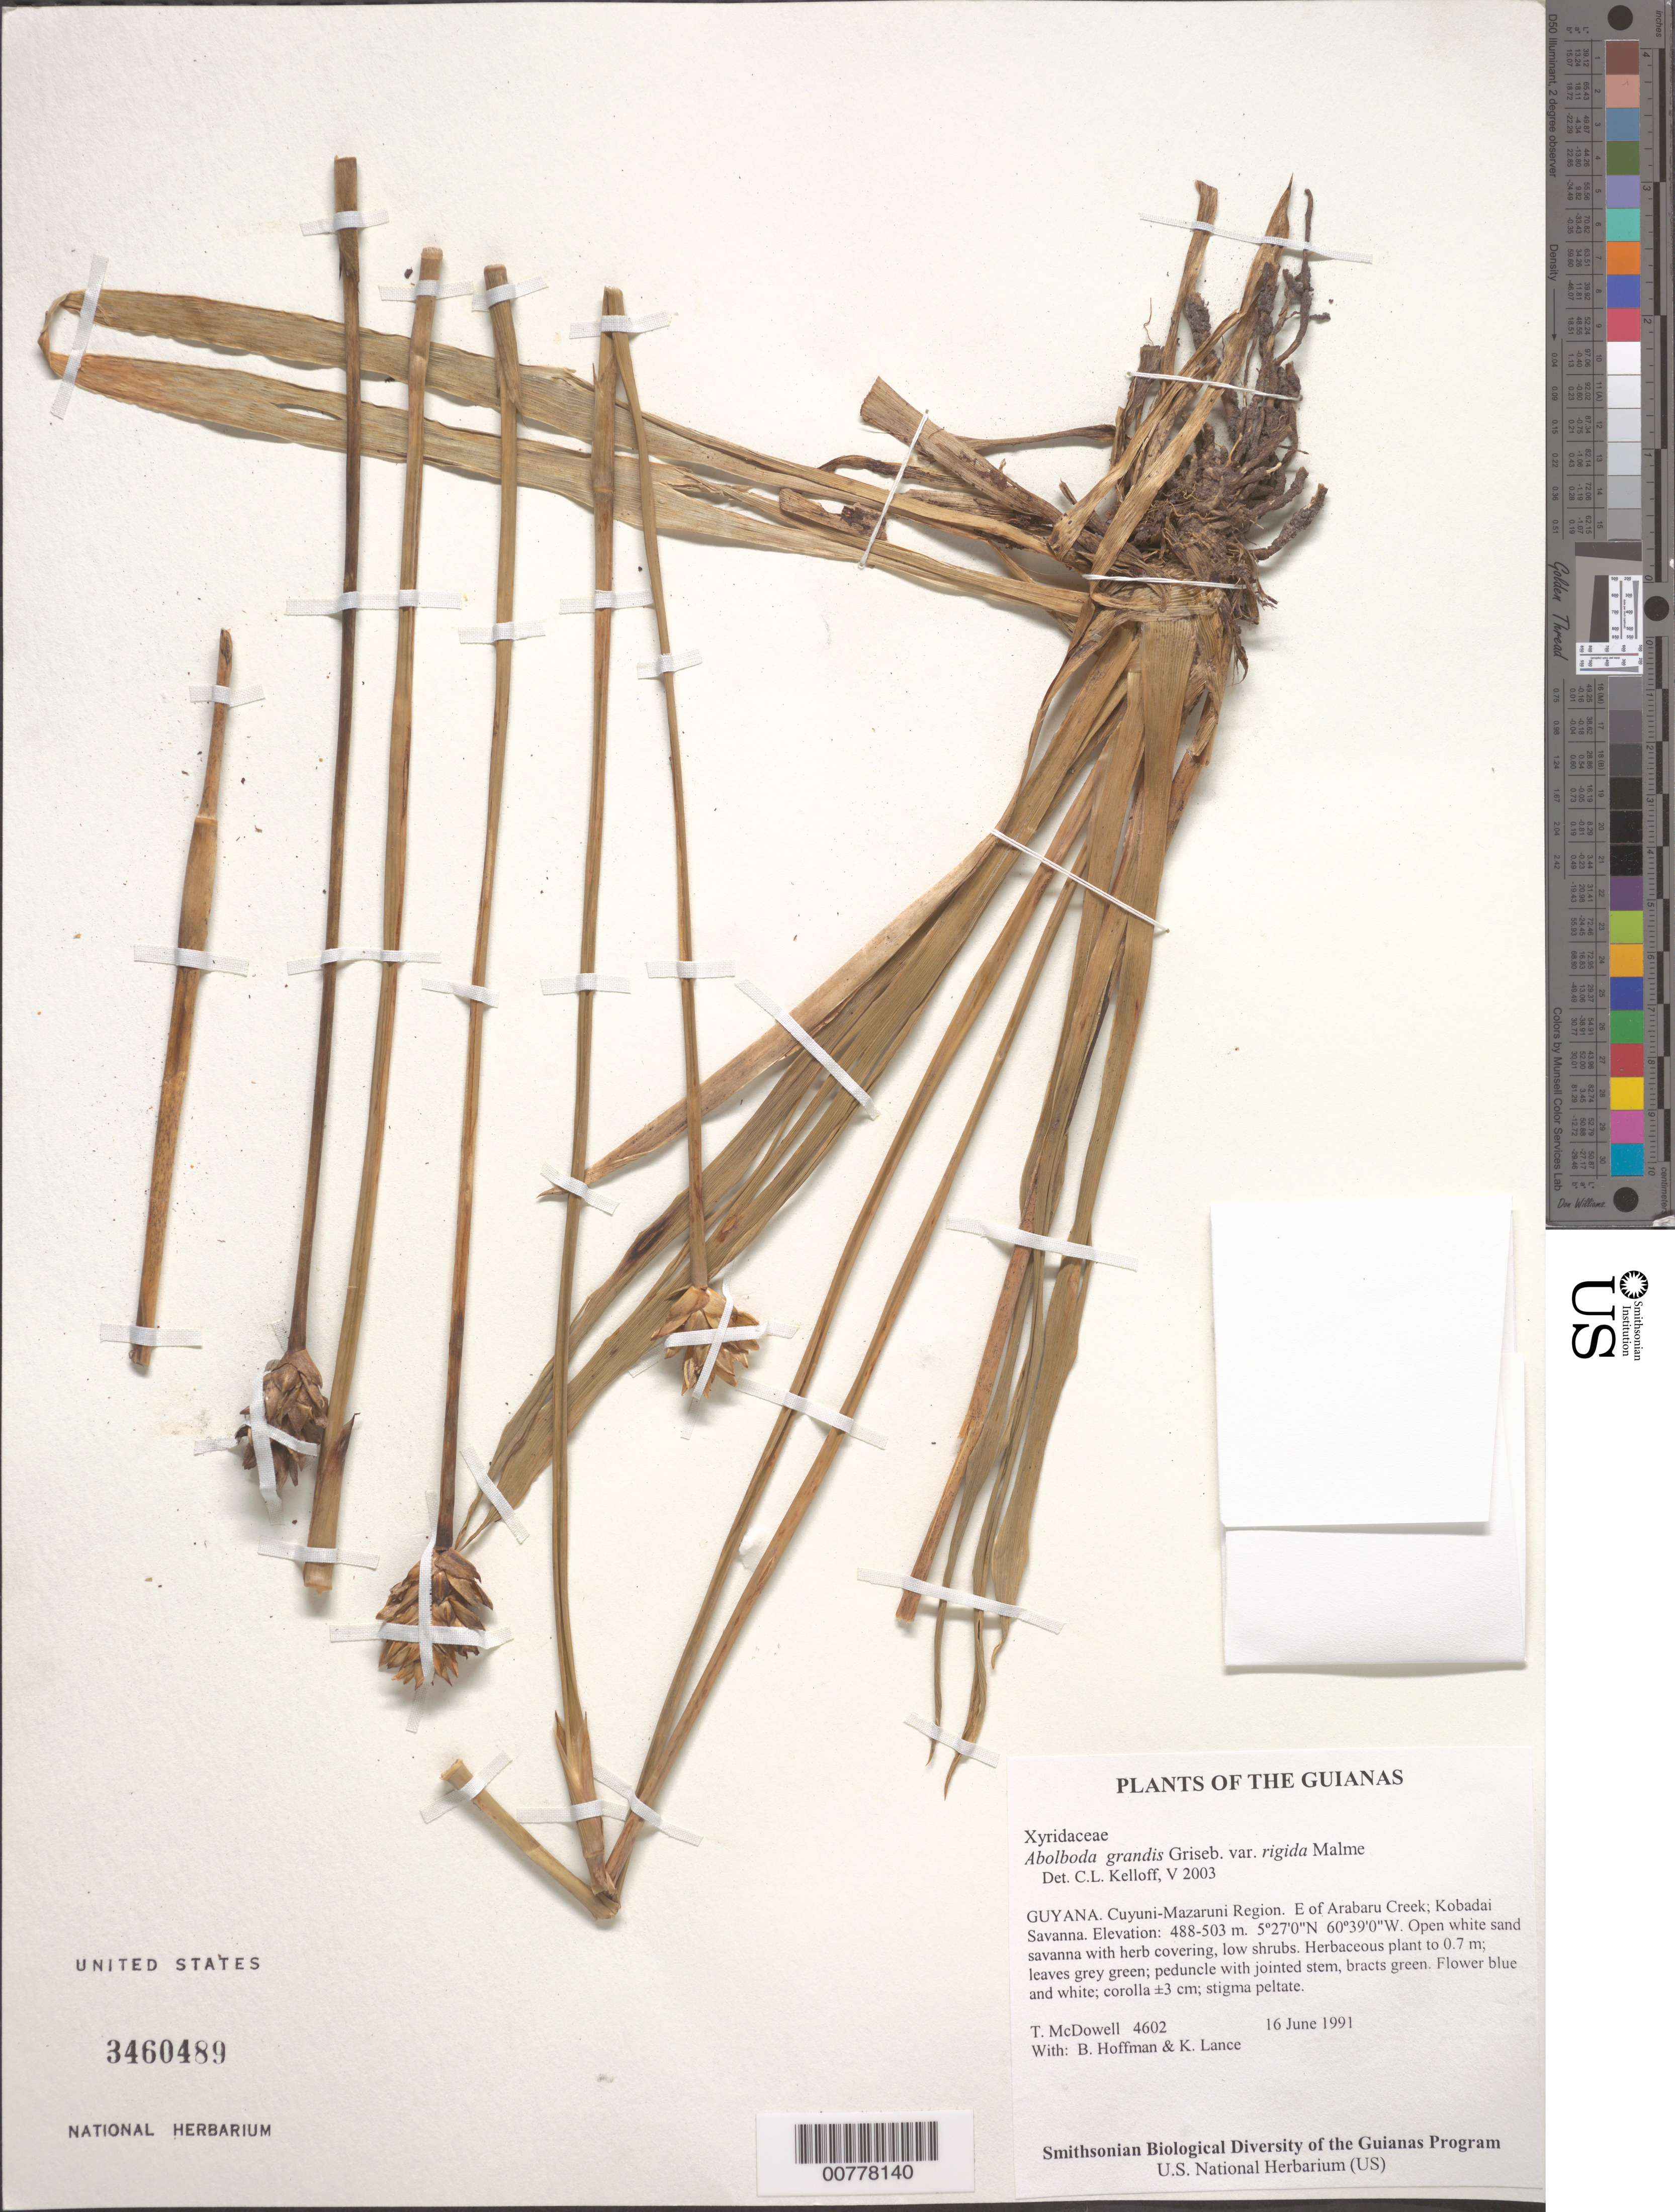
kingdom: Plantae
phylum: Tracheophyta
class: Liliopsida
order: Poales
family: Xyridaceae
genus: Abolboda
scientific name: Abolboda grandis var. rigida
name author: Malme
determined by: Kelloff, Carol L., (US), Smithsonian Institution - National Museum of Natural History (UNITED STATES)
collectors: T. McDowell, B. Hoffman & K. Lance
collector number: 4602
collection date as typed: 16 June 1991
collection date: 1991-06-16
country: Guyana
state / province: Cuyuni-Mazaruni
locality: E of Arabaru Creek; Kobadai Savanna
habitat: Open white sand savanna with herb covering, low shrubs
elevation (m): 488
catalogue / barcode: US 3460489